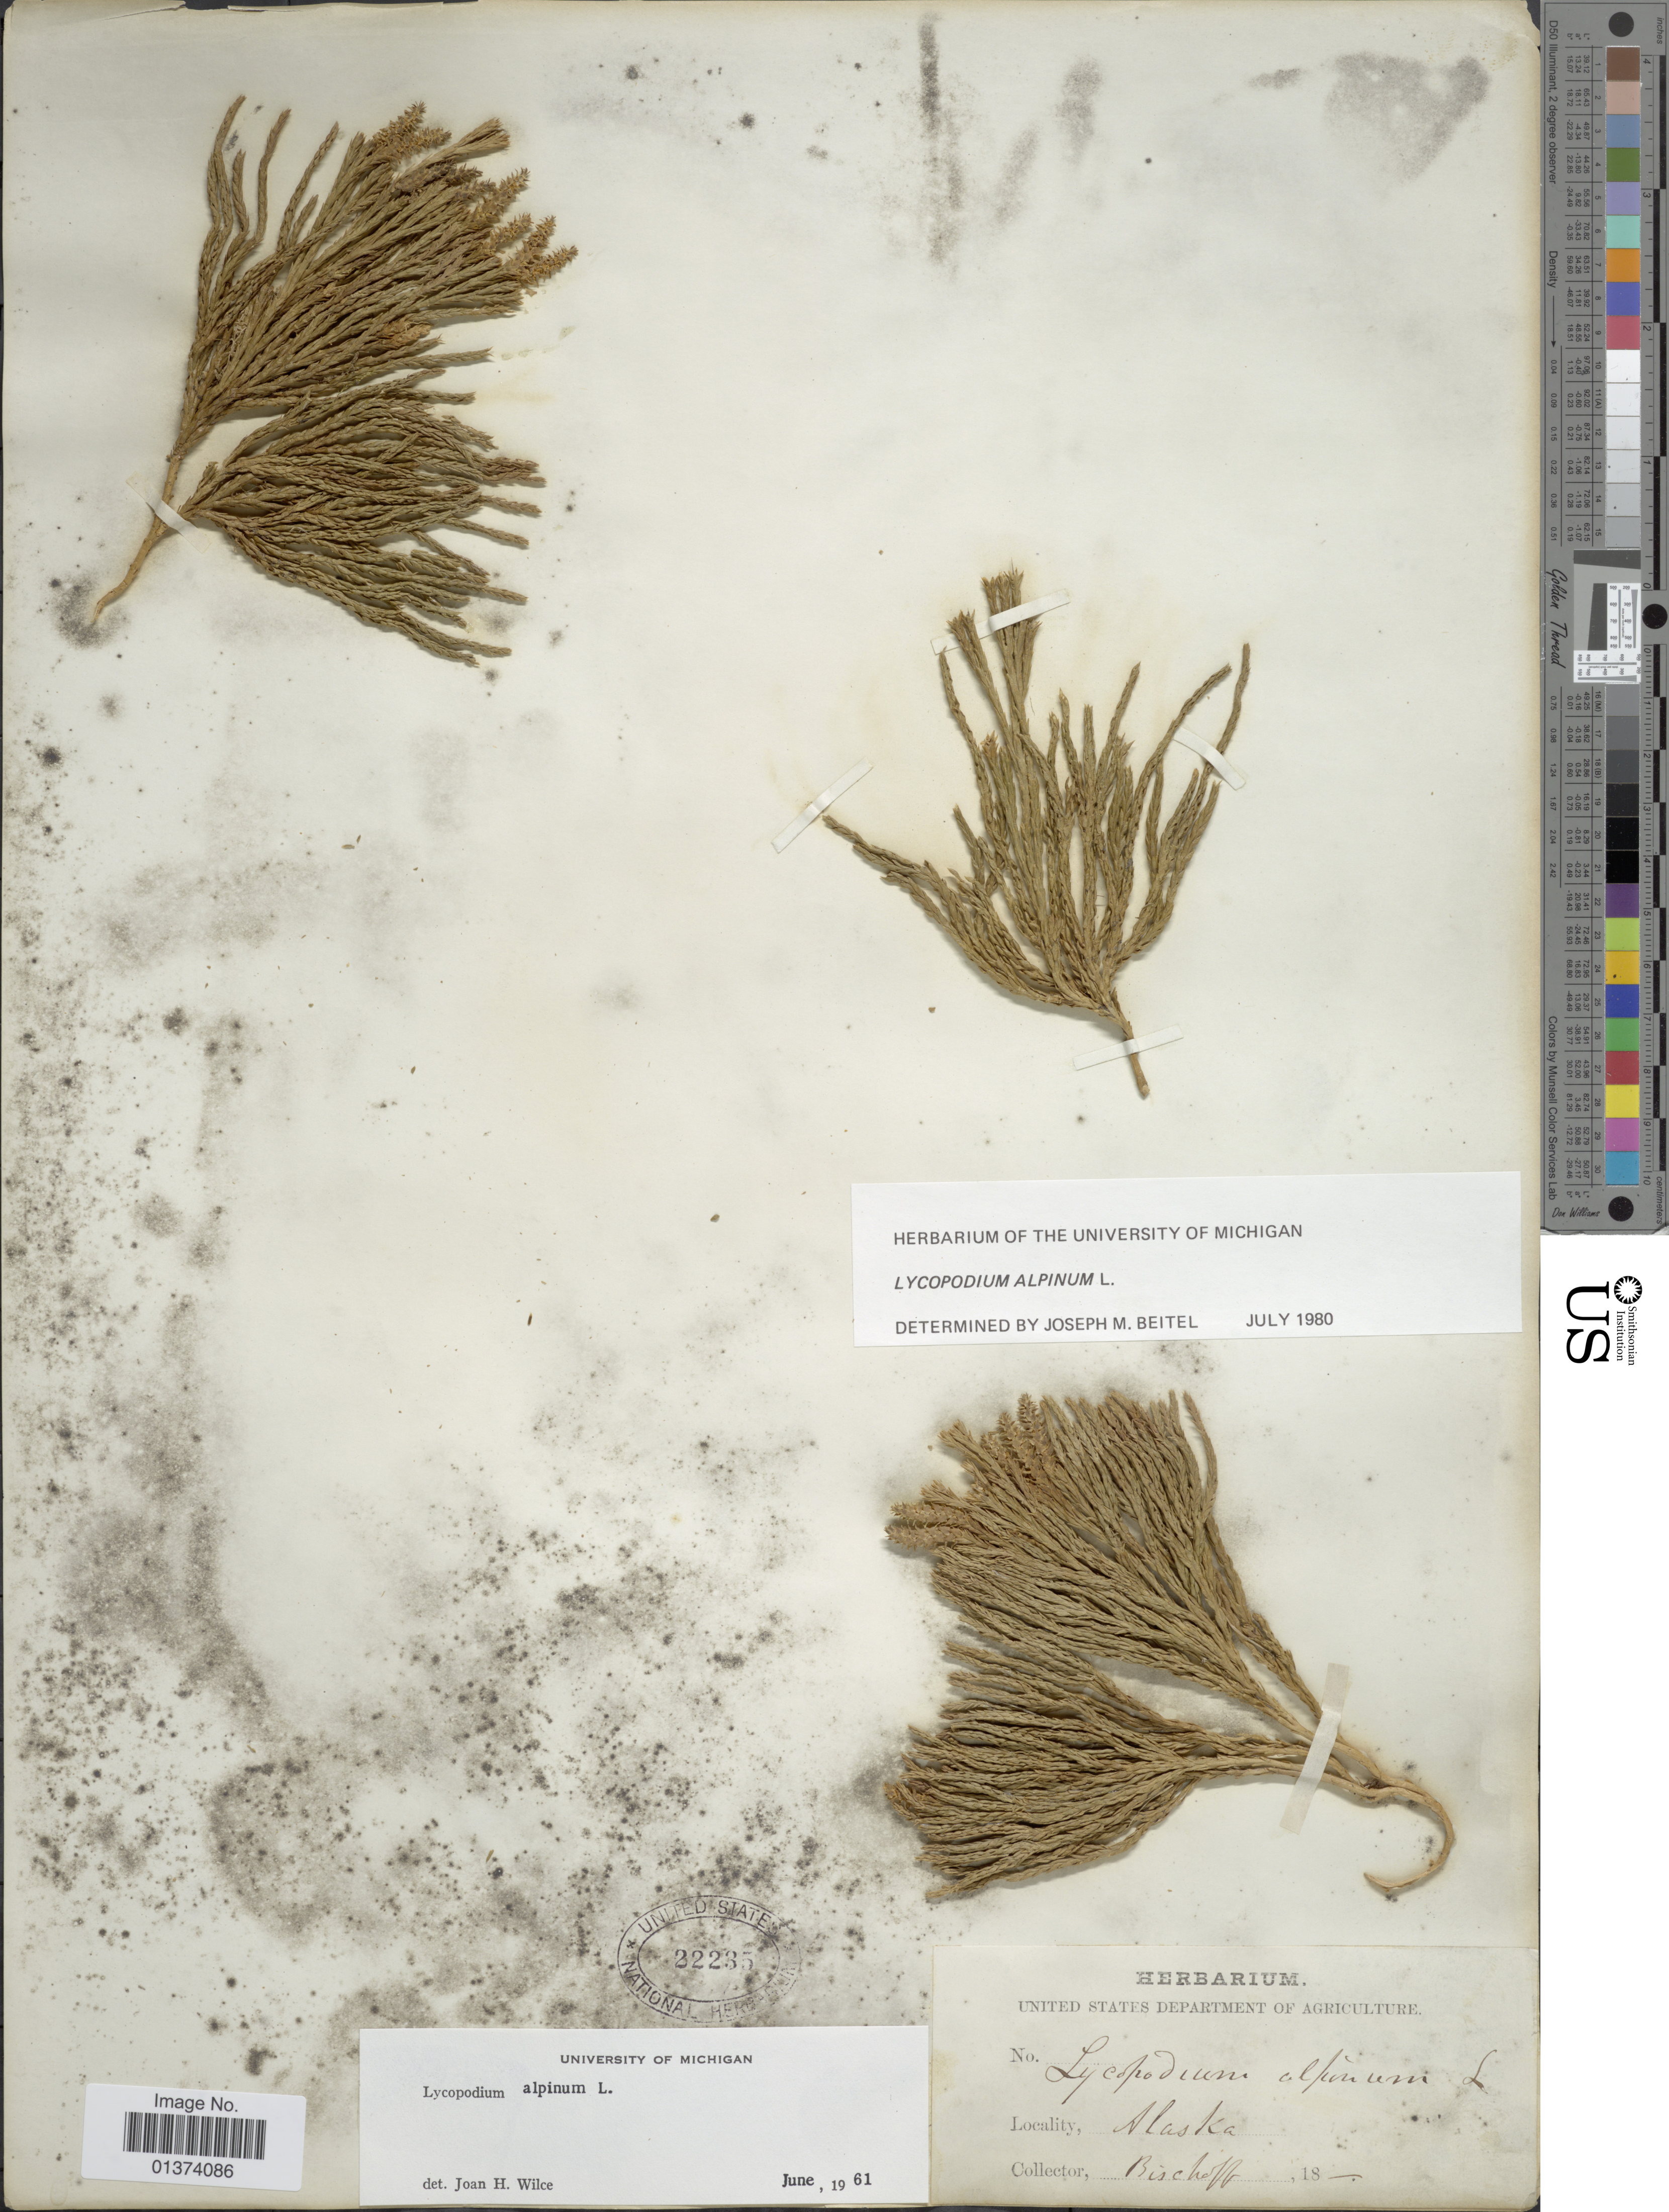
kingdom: Plantae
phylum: Tracheophyta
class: Lycopodiopsida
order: Lycopodiales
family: Lycopodiaceae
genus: Diphasiastrum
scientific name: Diphasiastrum alpinum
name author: (L.) Holub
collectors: -. Bischoff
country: United States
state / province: Alaska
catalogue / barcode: US 22235